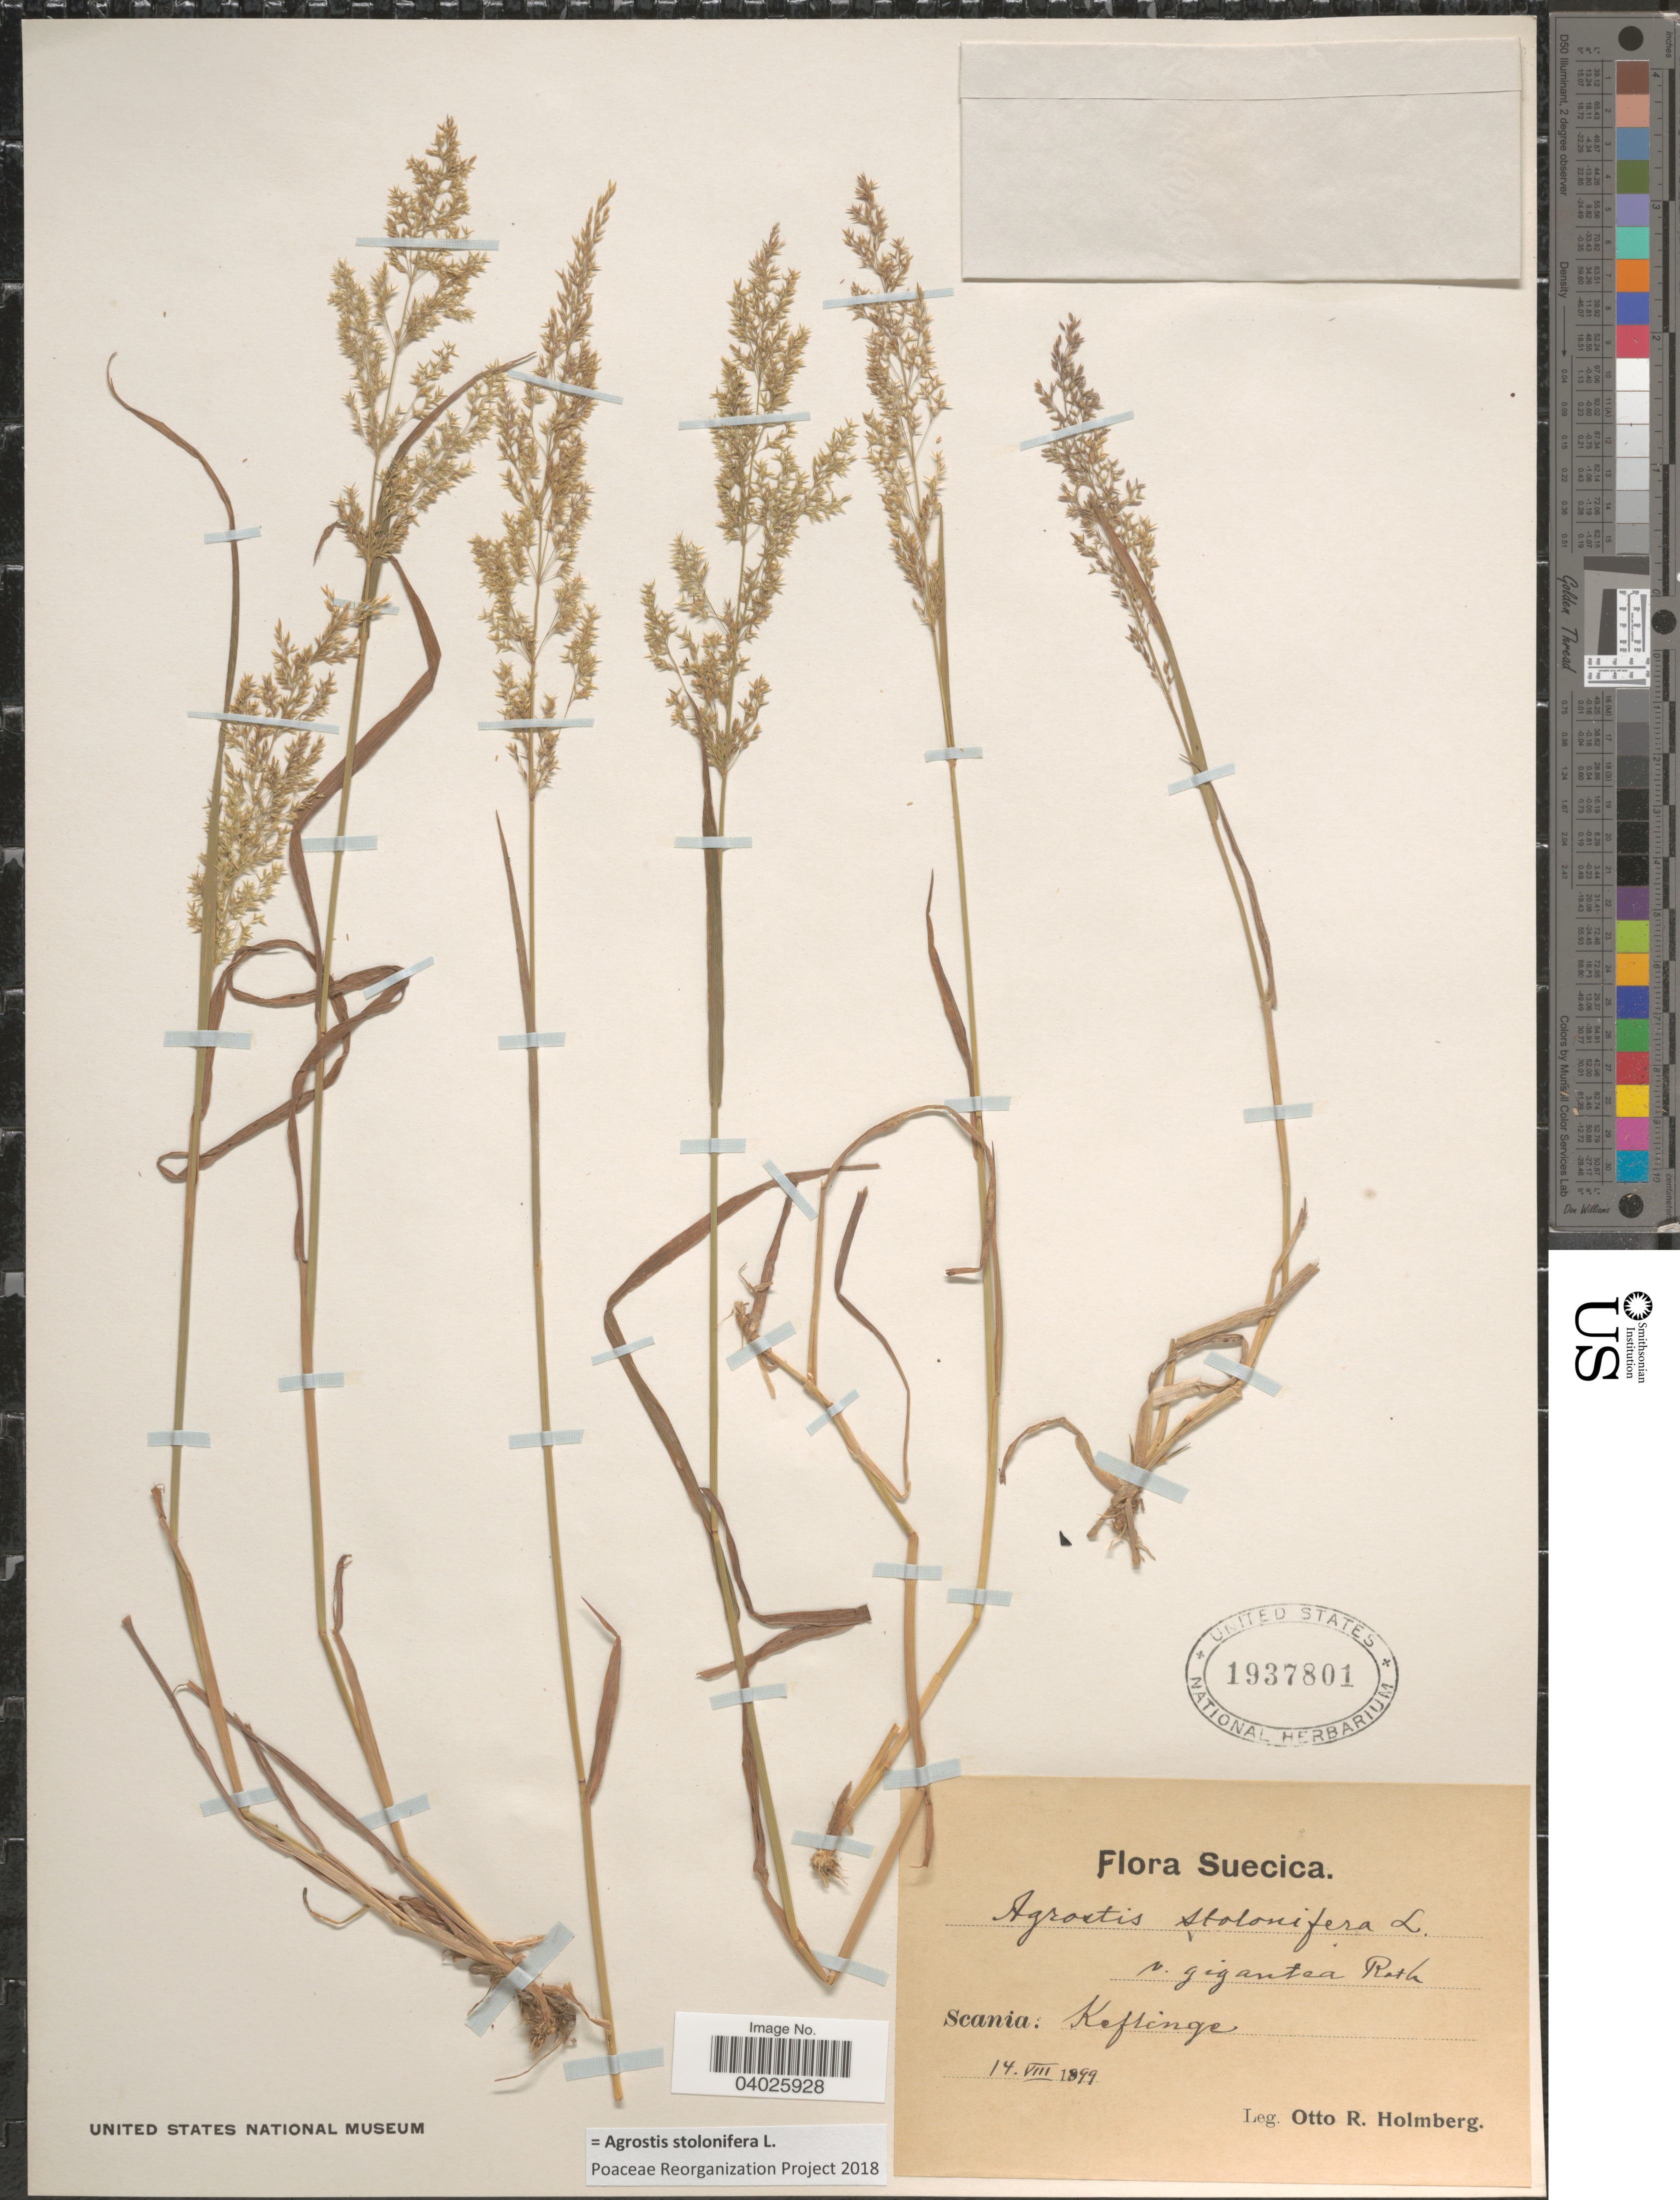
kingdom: Plantae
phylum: Tracheophyta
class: Liliopsida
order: Poales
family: Poaceae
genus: Agrostis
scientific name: Agrostis stolonifera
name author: L.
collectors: O. Holmberg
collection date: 1899-08-14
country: Sweden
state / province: Skåne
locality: Suecica. Scania: Keflinge.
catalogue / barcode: US 1937801